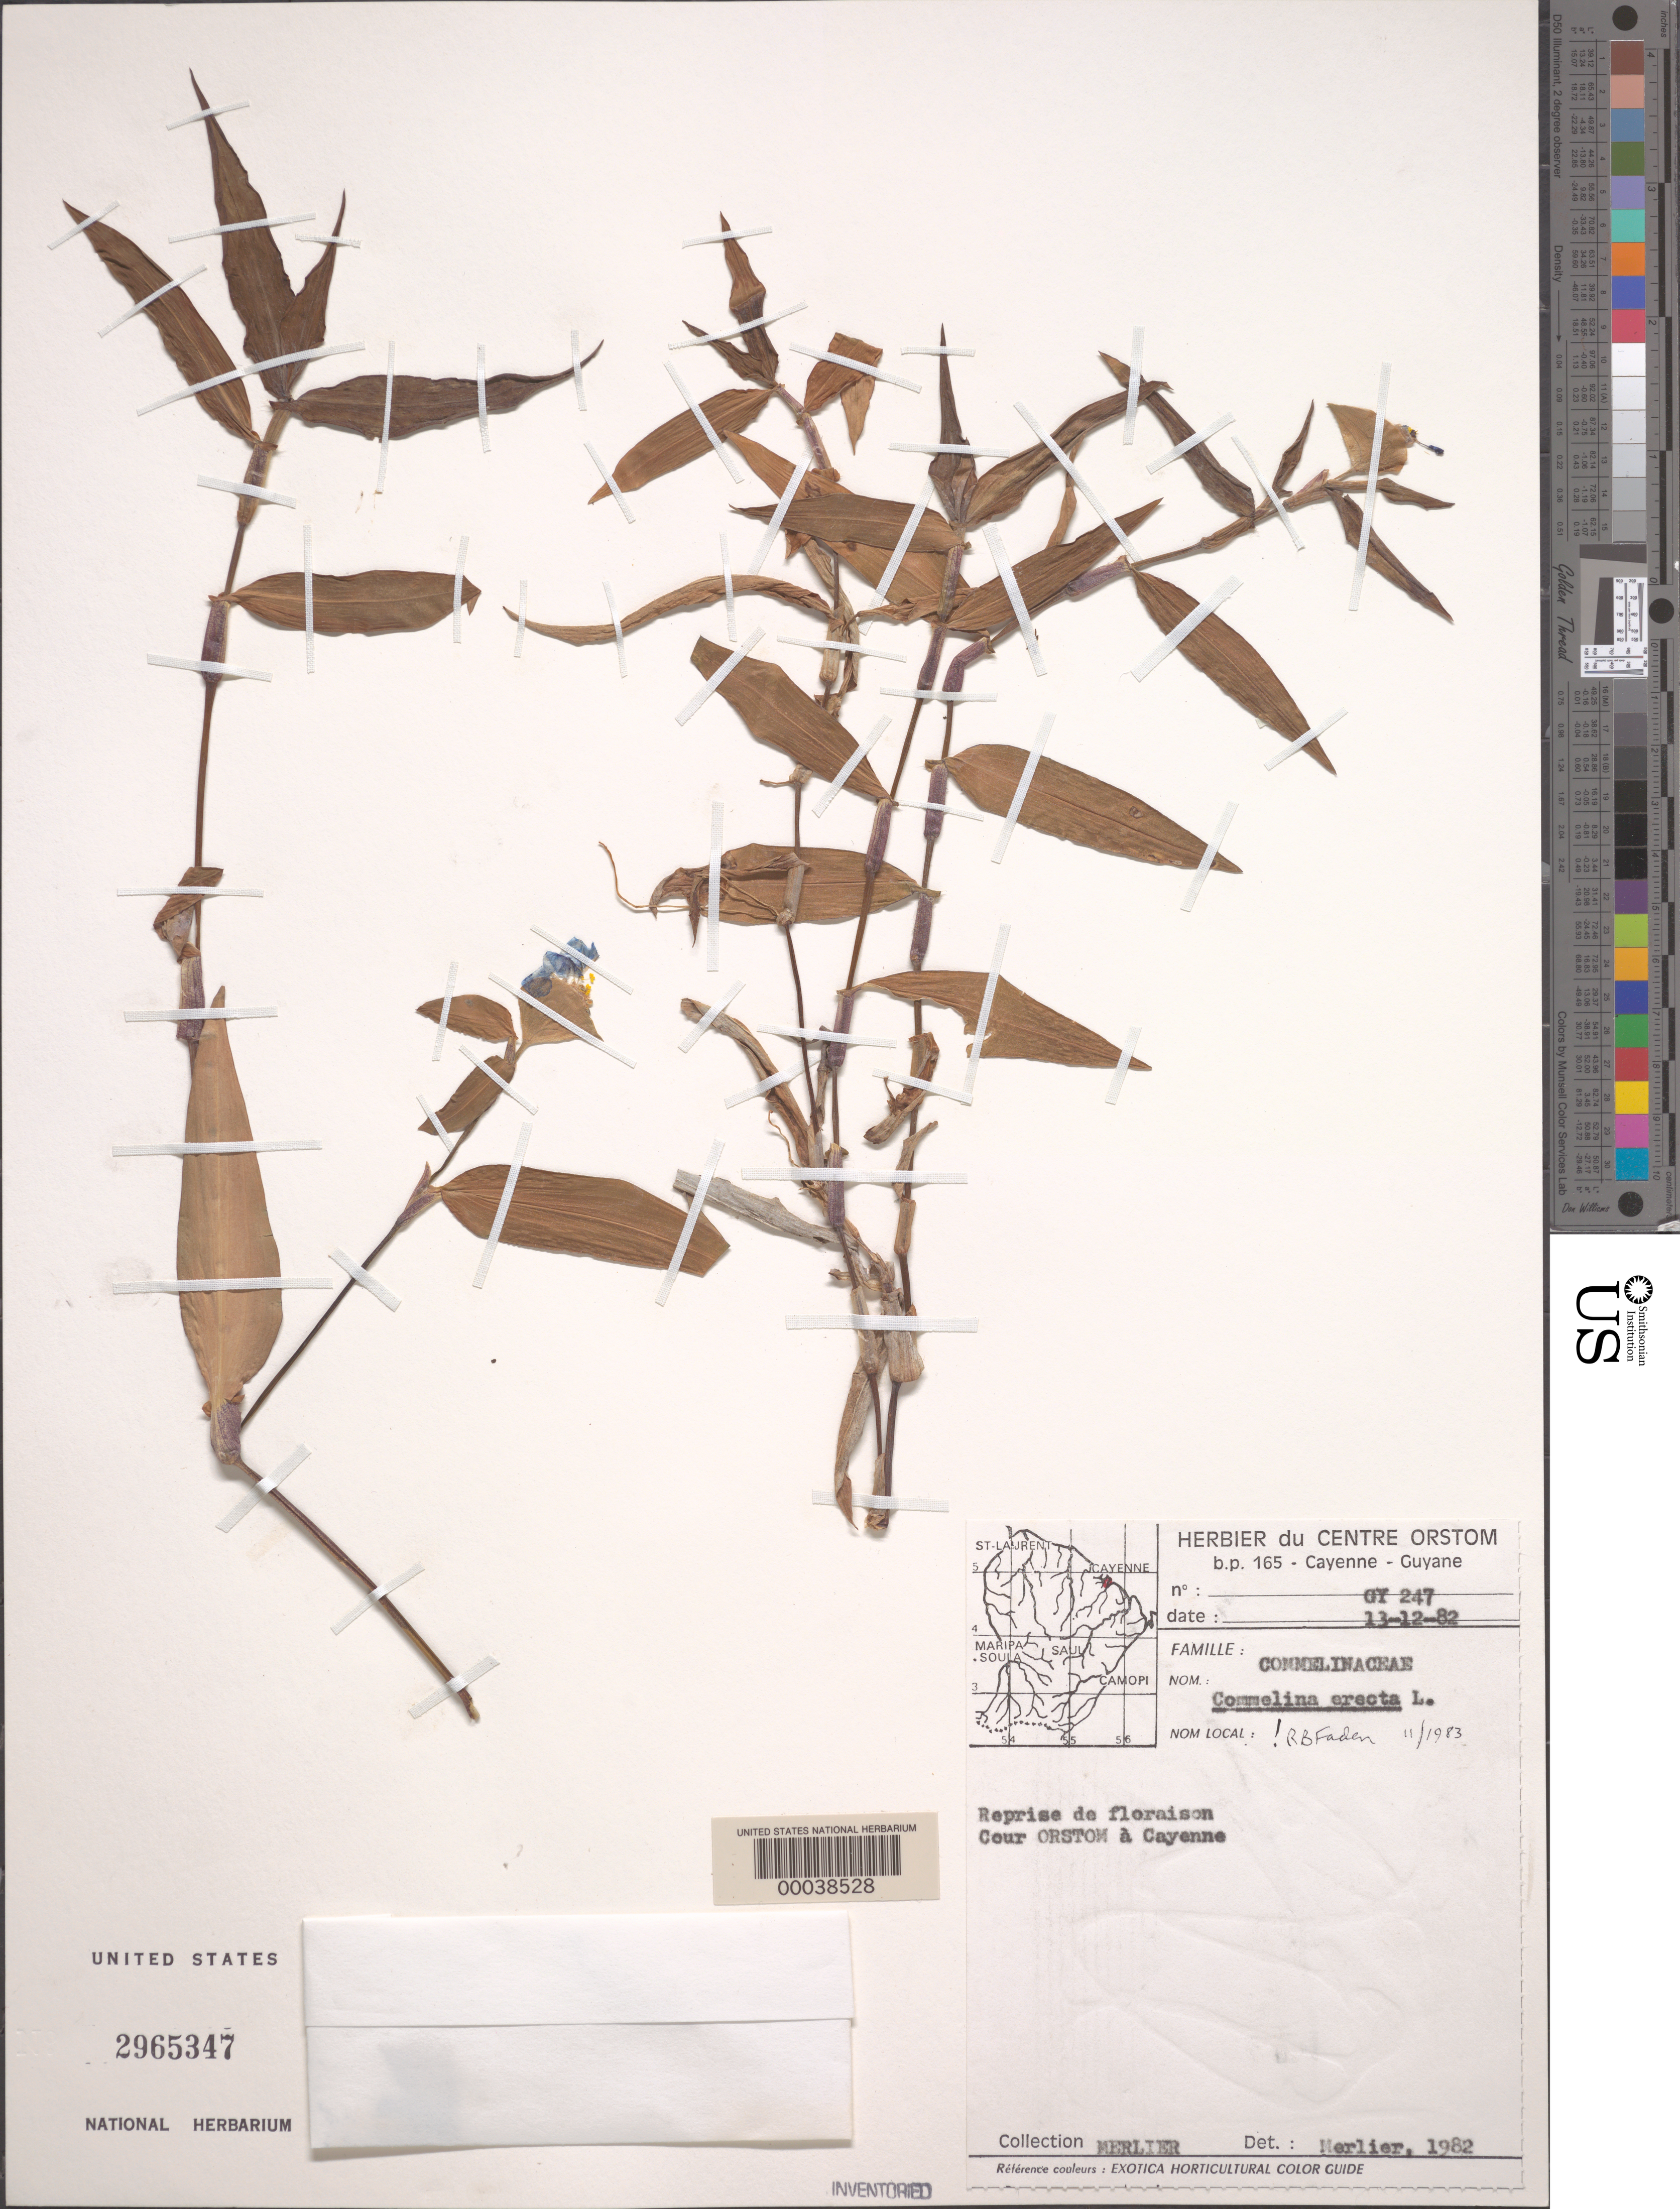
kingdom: Plantae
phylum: Tracheophyta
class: Liliopsida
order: Commelinales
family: Commelinaceae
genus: Commelina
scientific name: Commelina erecta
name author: L.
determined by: Faden, Robert B., (US), Smithsonian Institution - National Museum of Natural History (UNITED STATES)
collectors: -. Merlier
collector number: Gy247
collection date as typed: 13 Dec 1982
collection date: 1982-12-13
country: French Guiana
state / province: Cayenne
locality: Orstom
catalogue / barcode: US 2965347